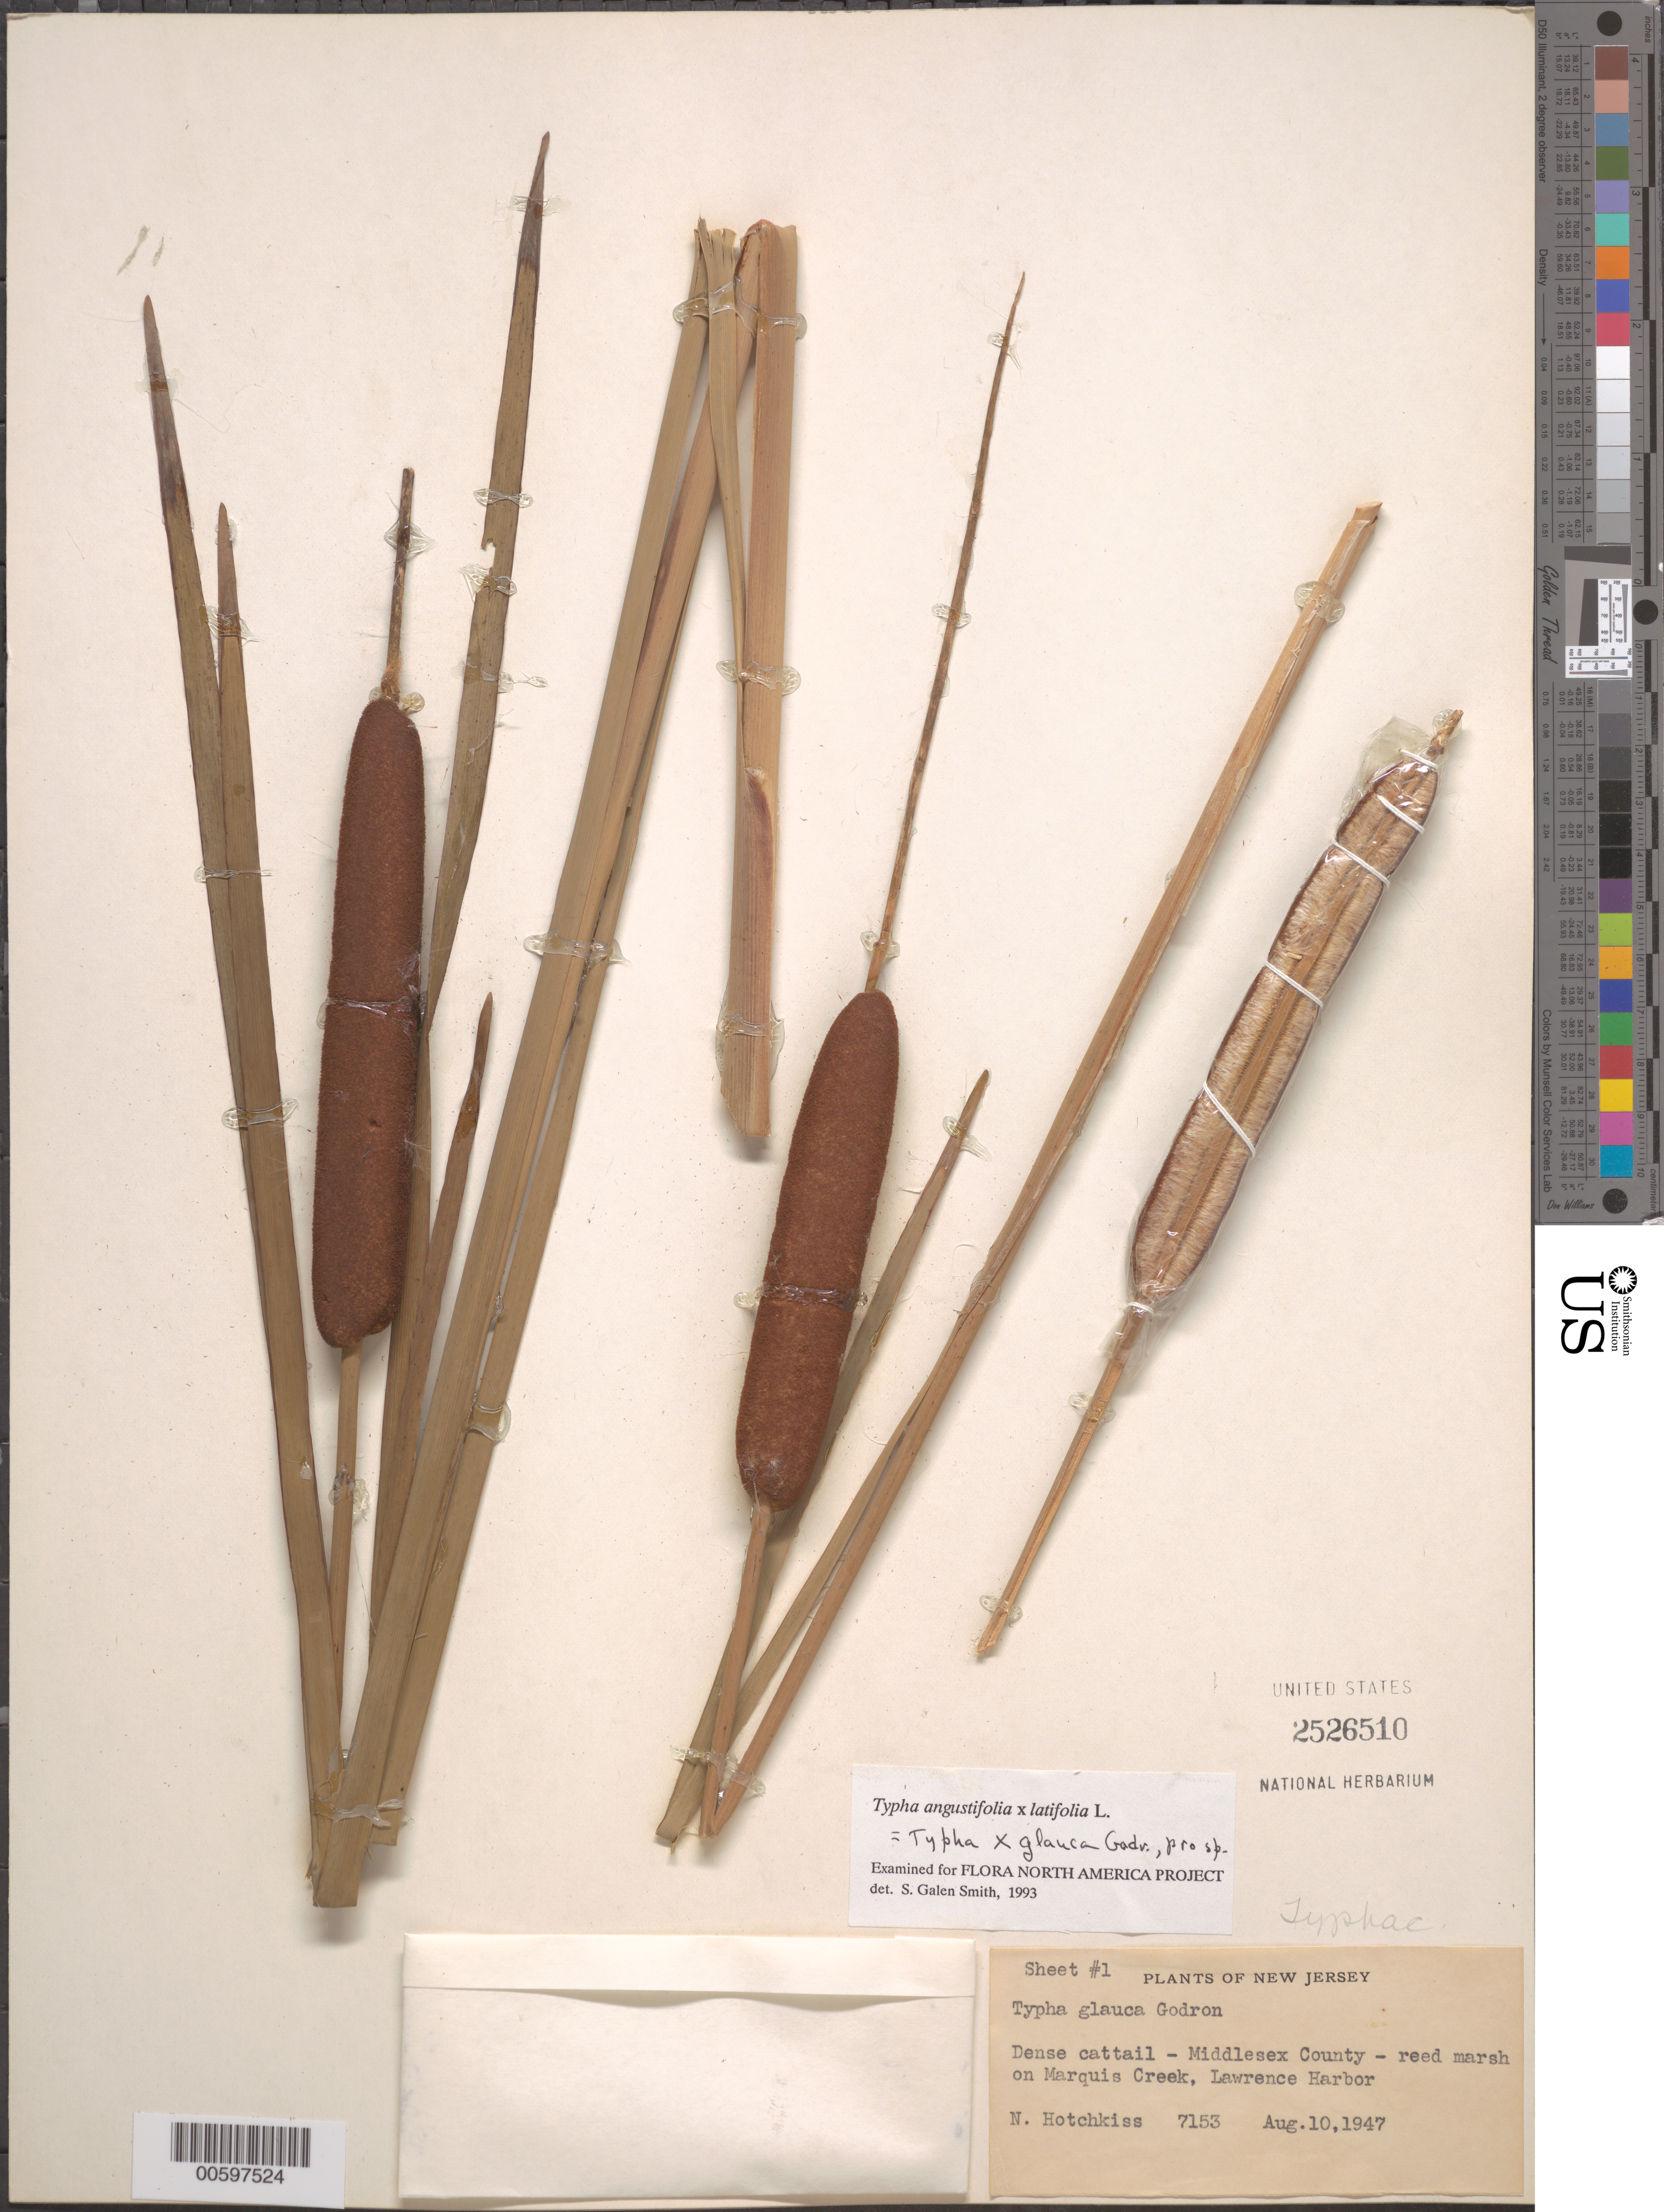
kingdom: Plantae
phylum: Tracheophyta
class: Liliopsida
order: Poales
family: Typhaceae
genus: Typha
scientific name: Typha glauca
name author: Godr.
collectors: N. Hotchkiss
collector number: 7153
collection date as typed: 10 Aug 1947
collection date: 1947-08-10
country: United States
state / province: New Jersey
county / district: Middlesex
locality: On Marquis Creek, Lawrence Harbor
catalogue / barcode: US 2526510